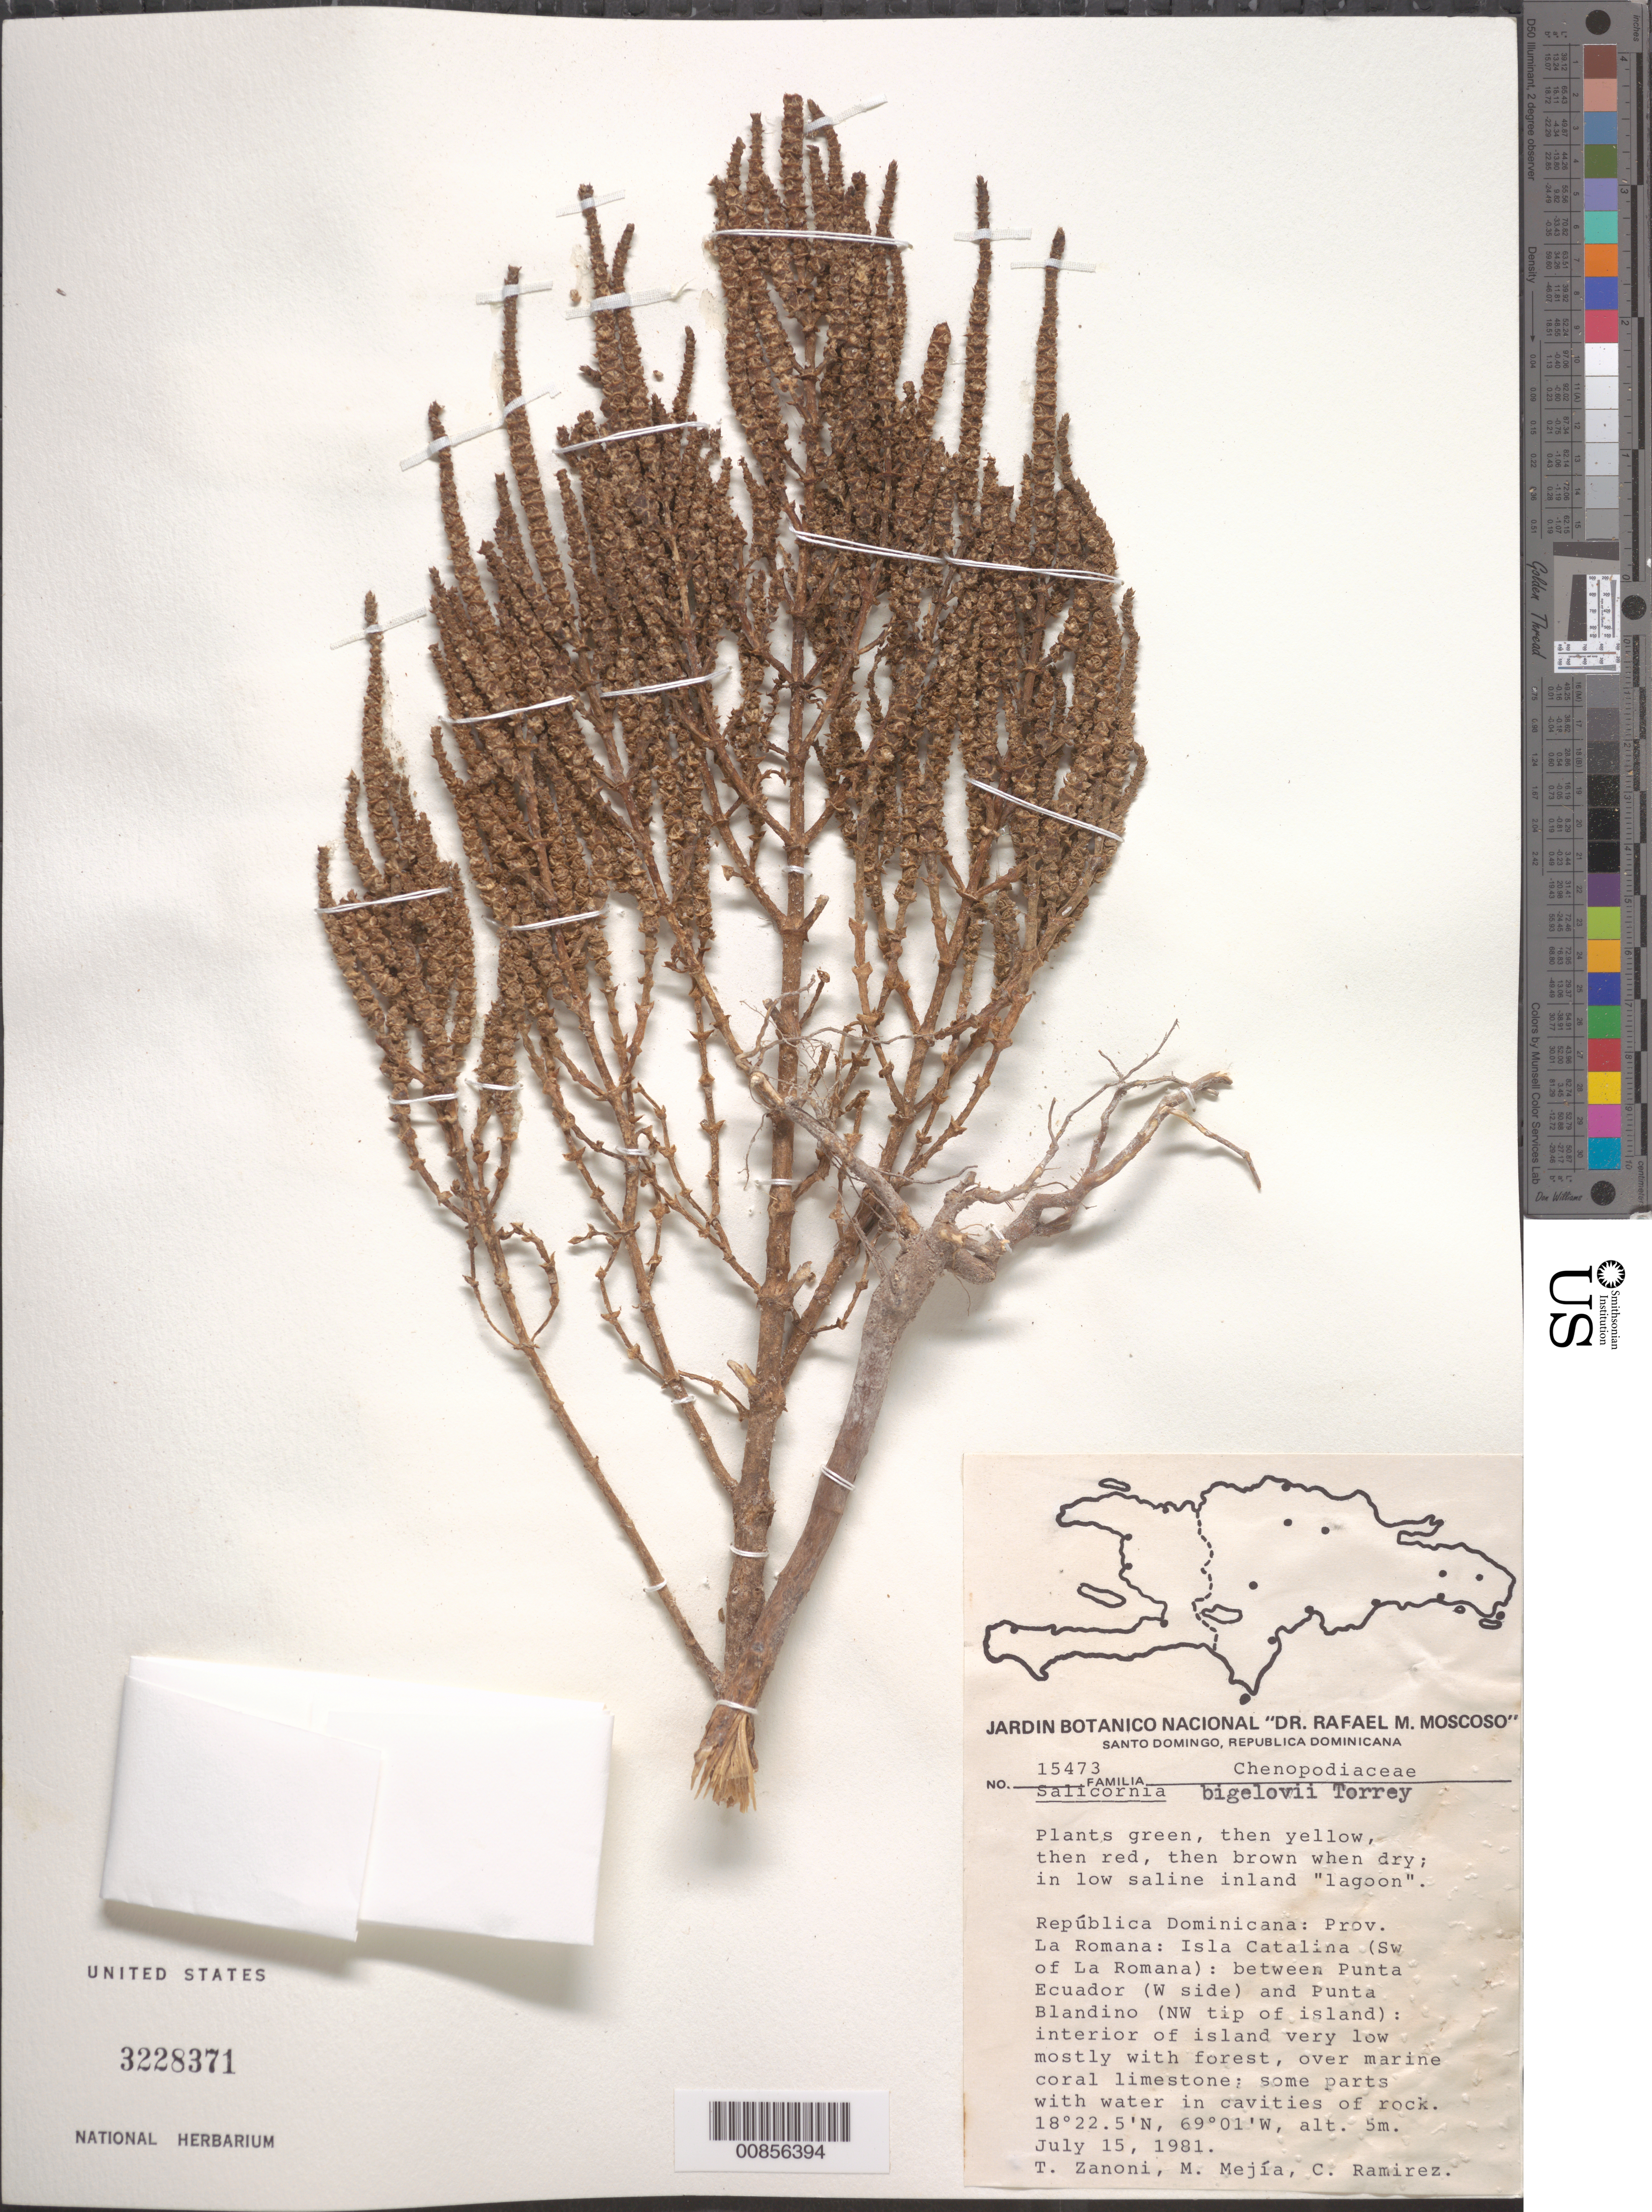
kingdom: Plantae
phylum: Tracheophyta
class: Magnoliopsida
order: Caryophyllales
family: Amaranthaceae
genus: Salicornia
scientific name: Salicornia bigelovii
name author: Torr.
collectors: T. A. Zanoni, M. Mejia & C. Ramirez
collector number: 15473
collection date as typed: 15 Jul 1981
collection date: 1981-07-15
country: Dominican Republic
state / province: La Romana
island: Isla Catalina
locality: Isla Catalina (SW of La Romana): between Punta Ecuador (W side) and Punta Blandino (NW tip of island). Interior of island very low mostly with forest.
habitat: In low saline inland "lagoon". Over marine coral limestone; some parts with water in cavities of rock.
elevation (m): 5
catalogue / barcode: US 3228371